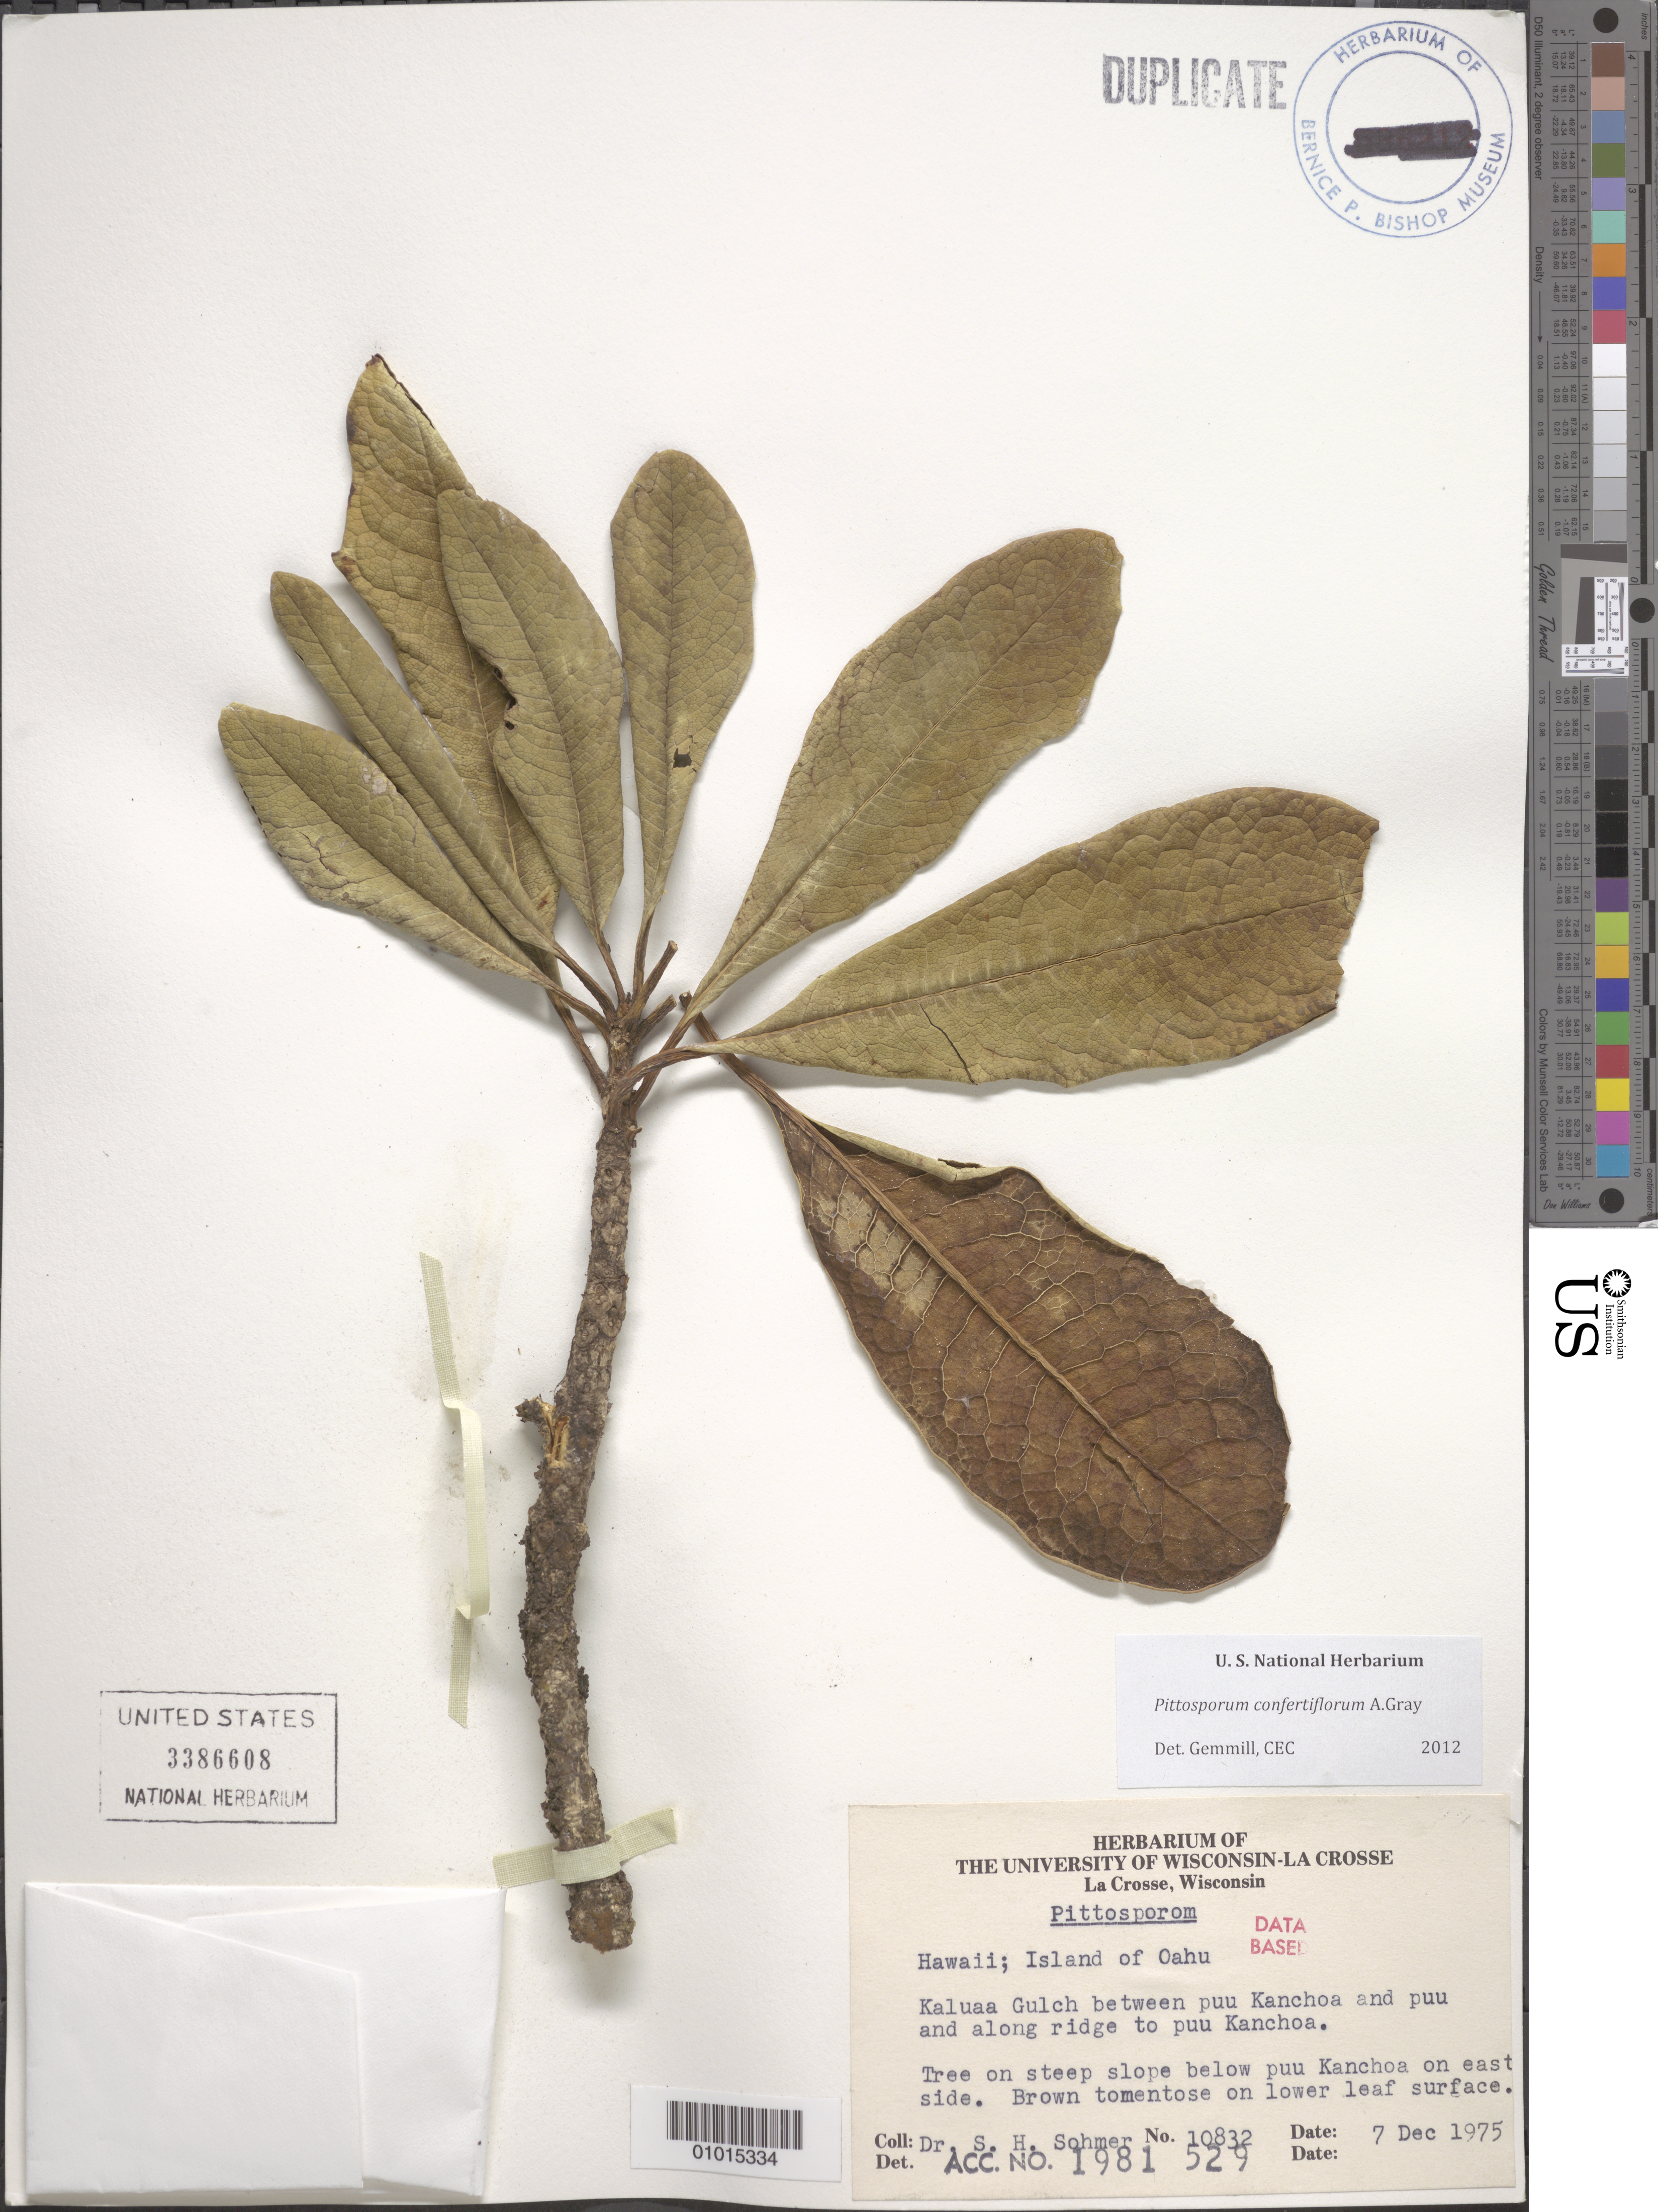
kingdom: Plantae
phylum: Tracheophyta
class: Magnoliopsida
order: Apiales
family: Pittosporaceae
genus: Pittosporum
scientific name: Pittosporum confertiflorum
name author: A. Gray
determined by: Gemmill, C. E. C.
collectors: S. H. Sohmer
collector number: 10832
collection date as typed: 7 Dec 1975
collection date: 1975-12-07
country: United States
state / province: Hawaii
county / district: Honolulu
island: Oahu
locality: Kaluaa Gulch between puu Kanchoa and puu and along ridge to puu Kanchoa.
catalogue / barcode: US 3386608